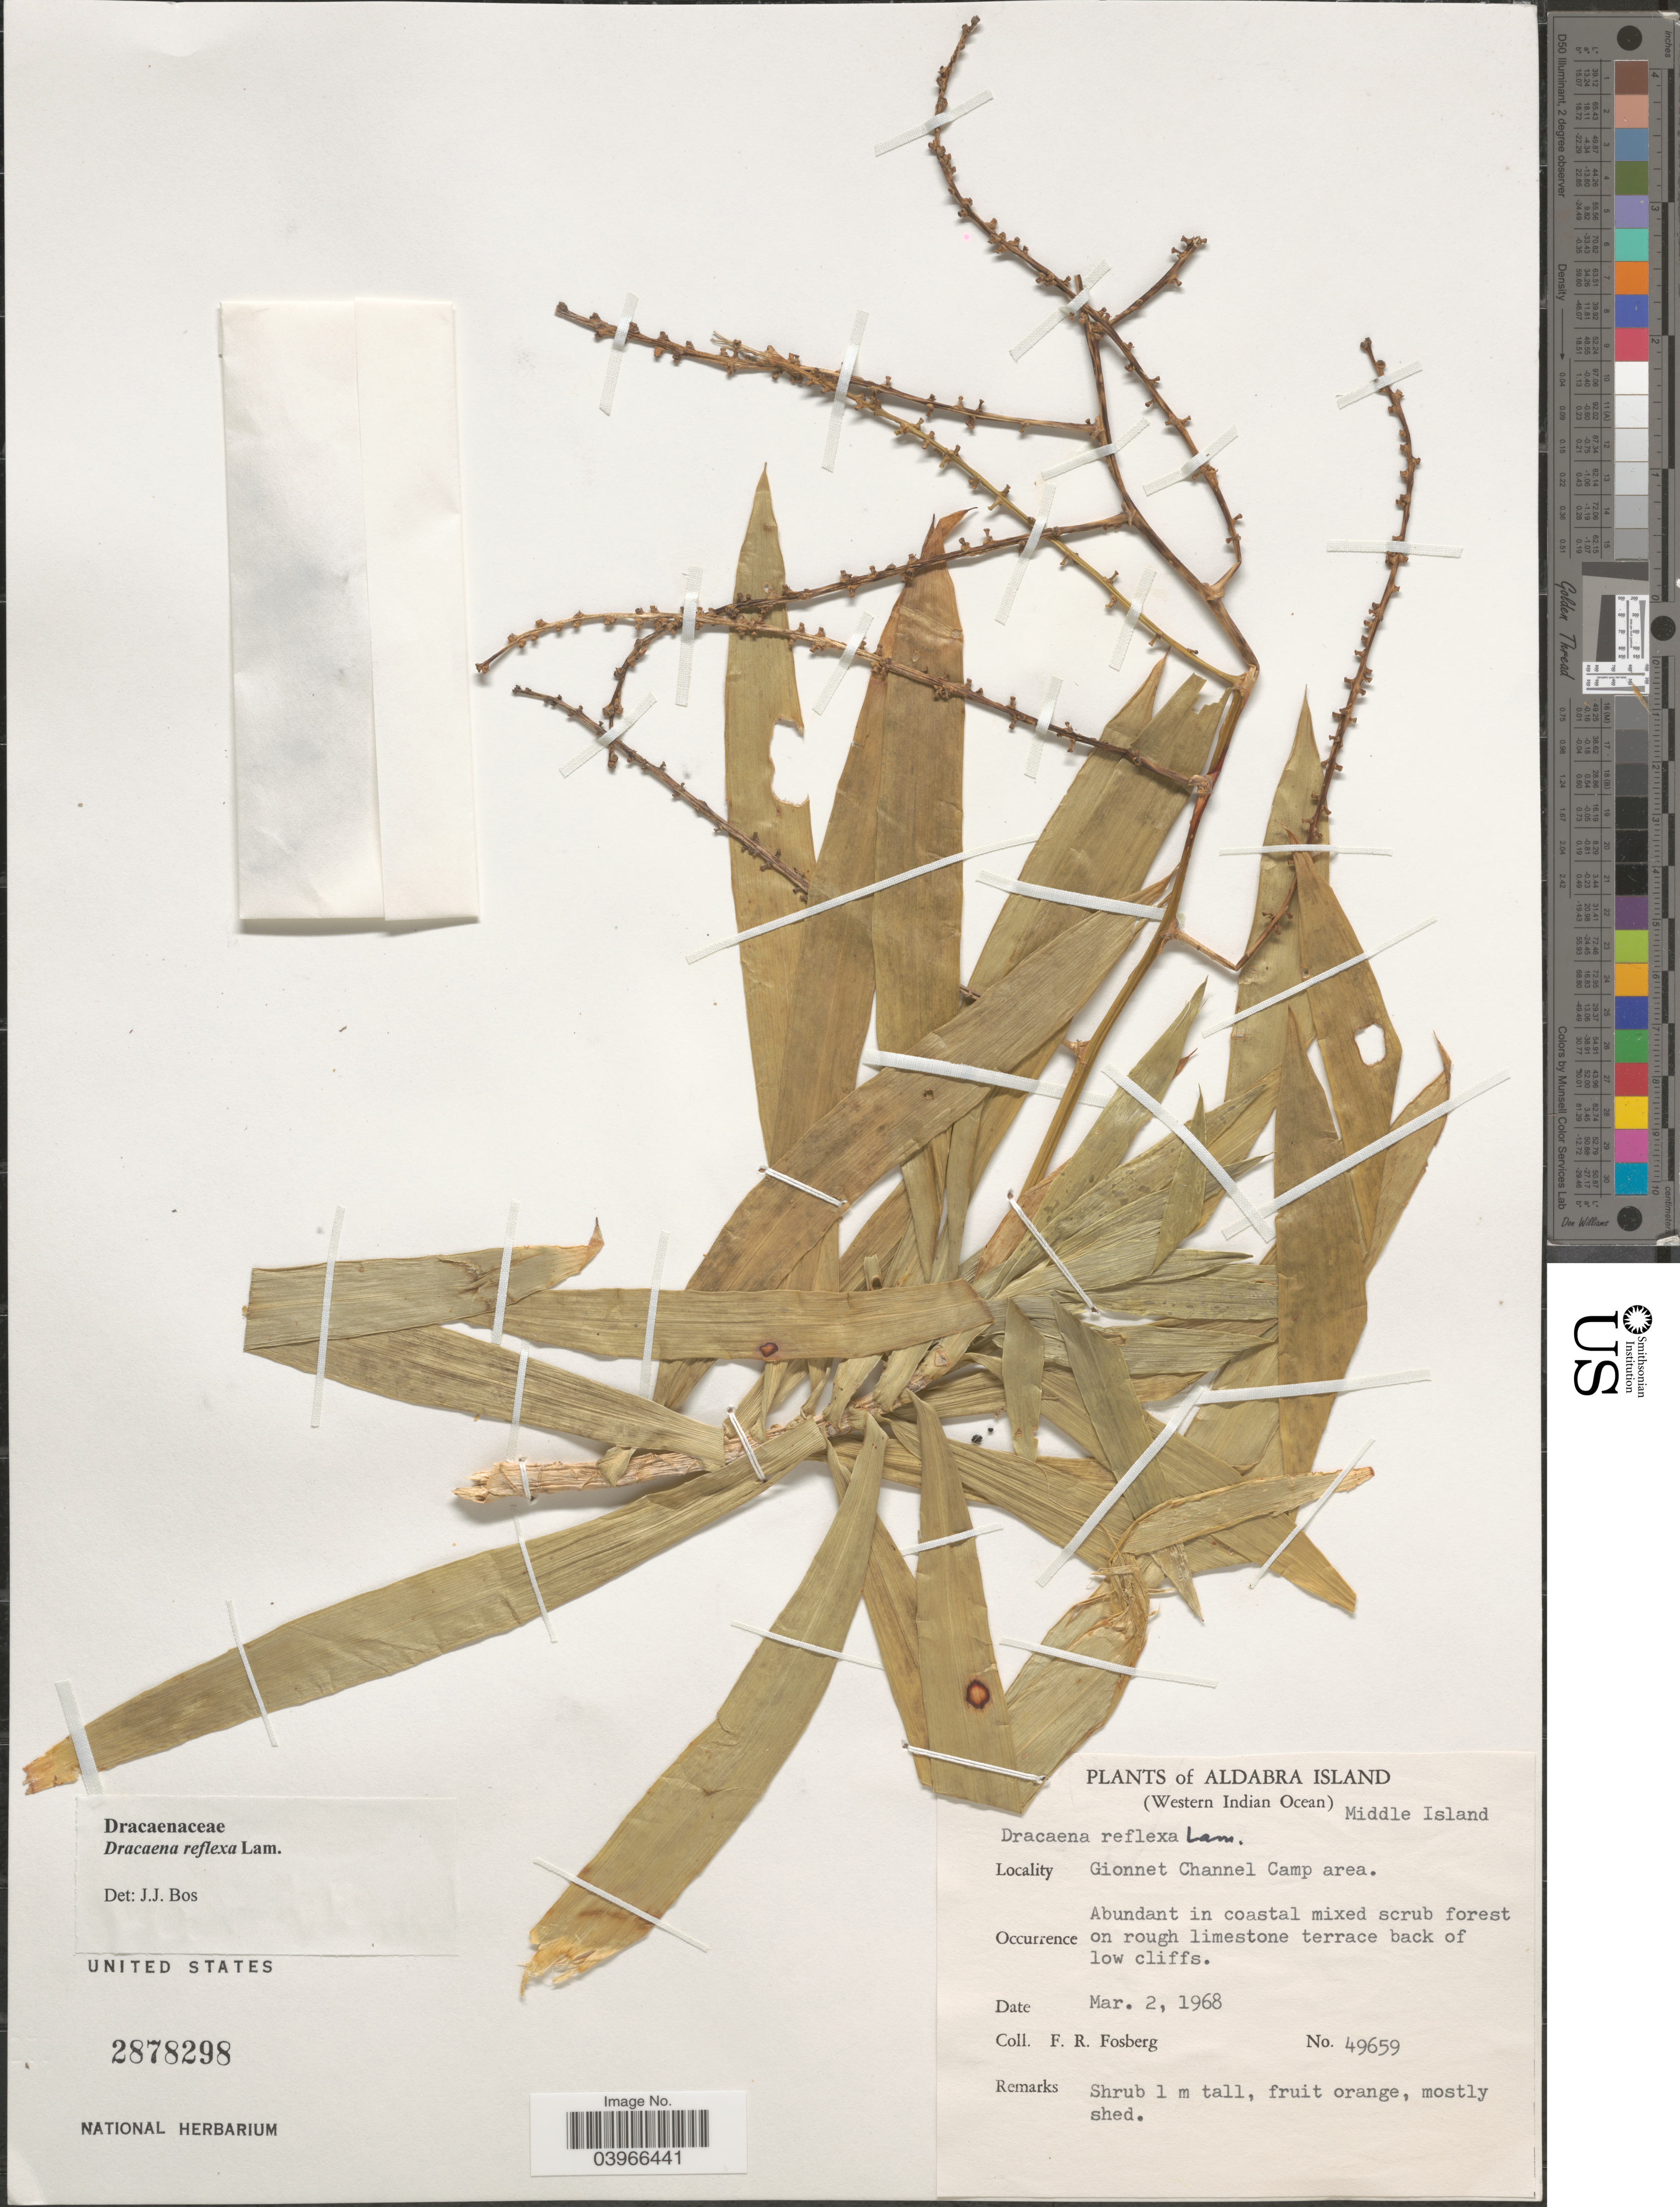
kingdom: Plantae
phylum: Tracheophyta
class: Liliopsida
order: Asparagales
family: Asparagaceae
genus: Dracaena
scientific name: Dracaena reflexa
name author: Lam.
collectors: F. R. Fosberg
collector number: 49659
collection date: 1968-03-02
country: Seychelles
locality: Aldabra Island (Western Indian Ocean) Middle Island. Gionnet Channel Camp area.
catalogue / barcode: US 2878298